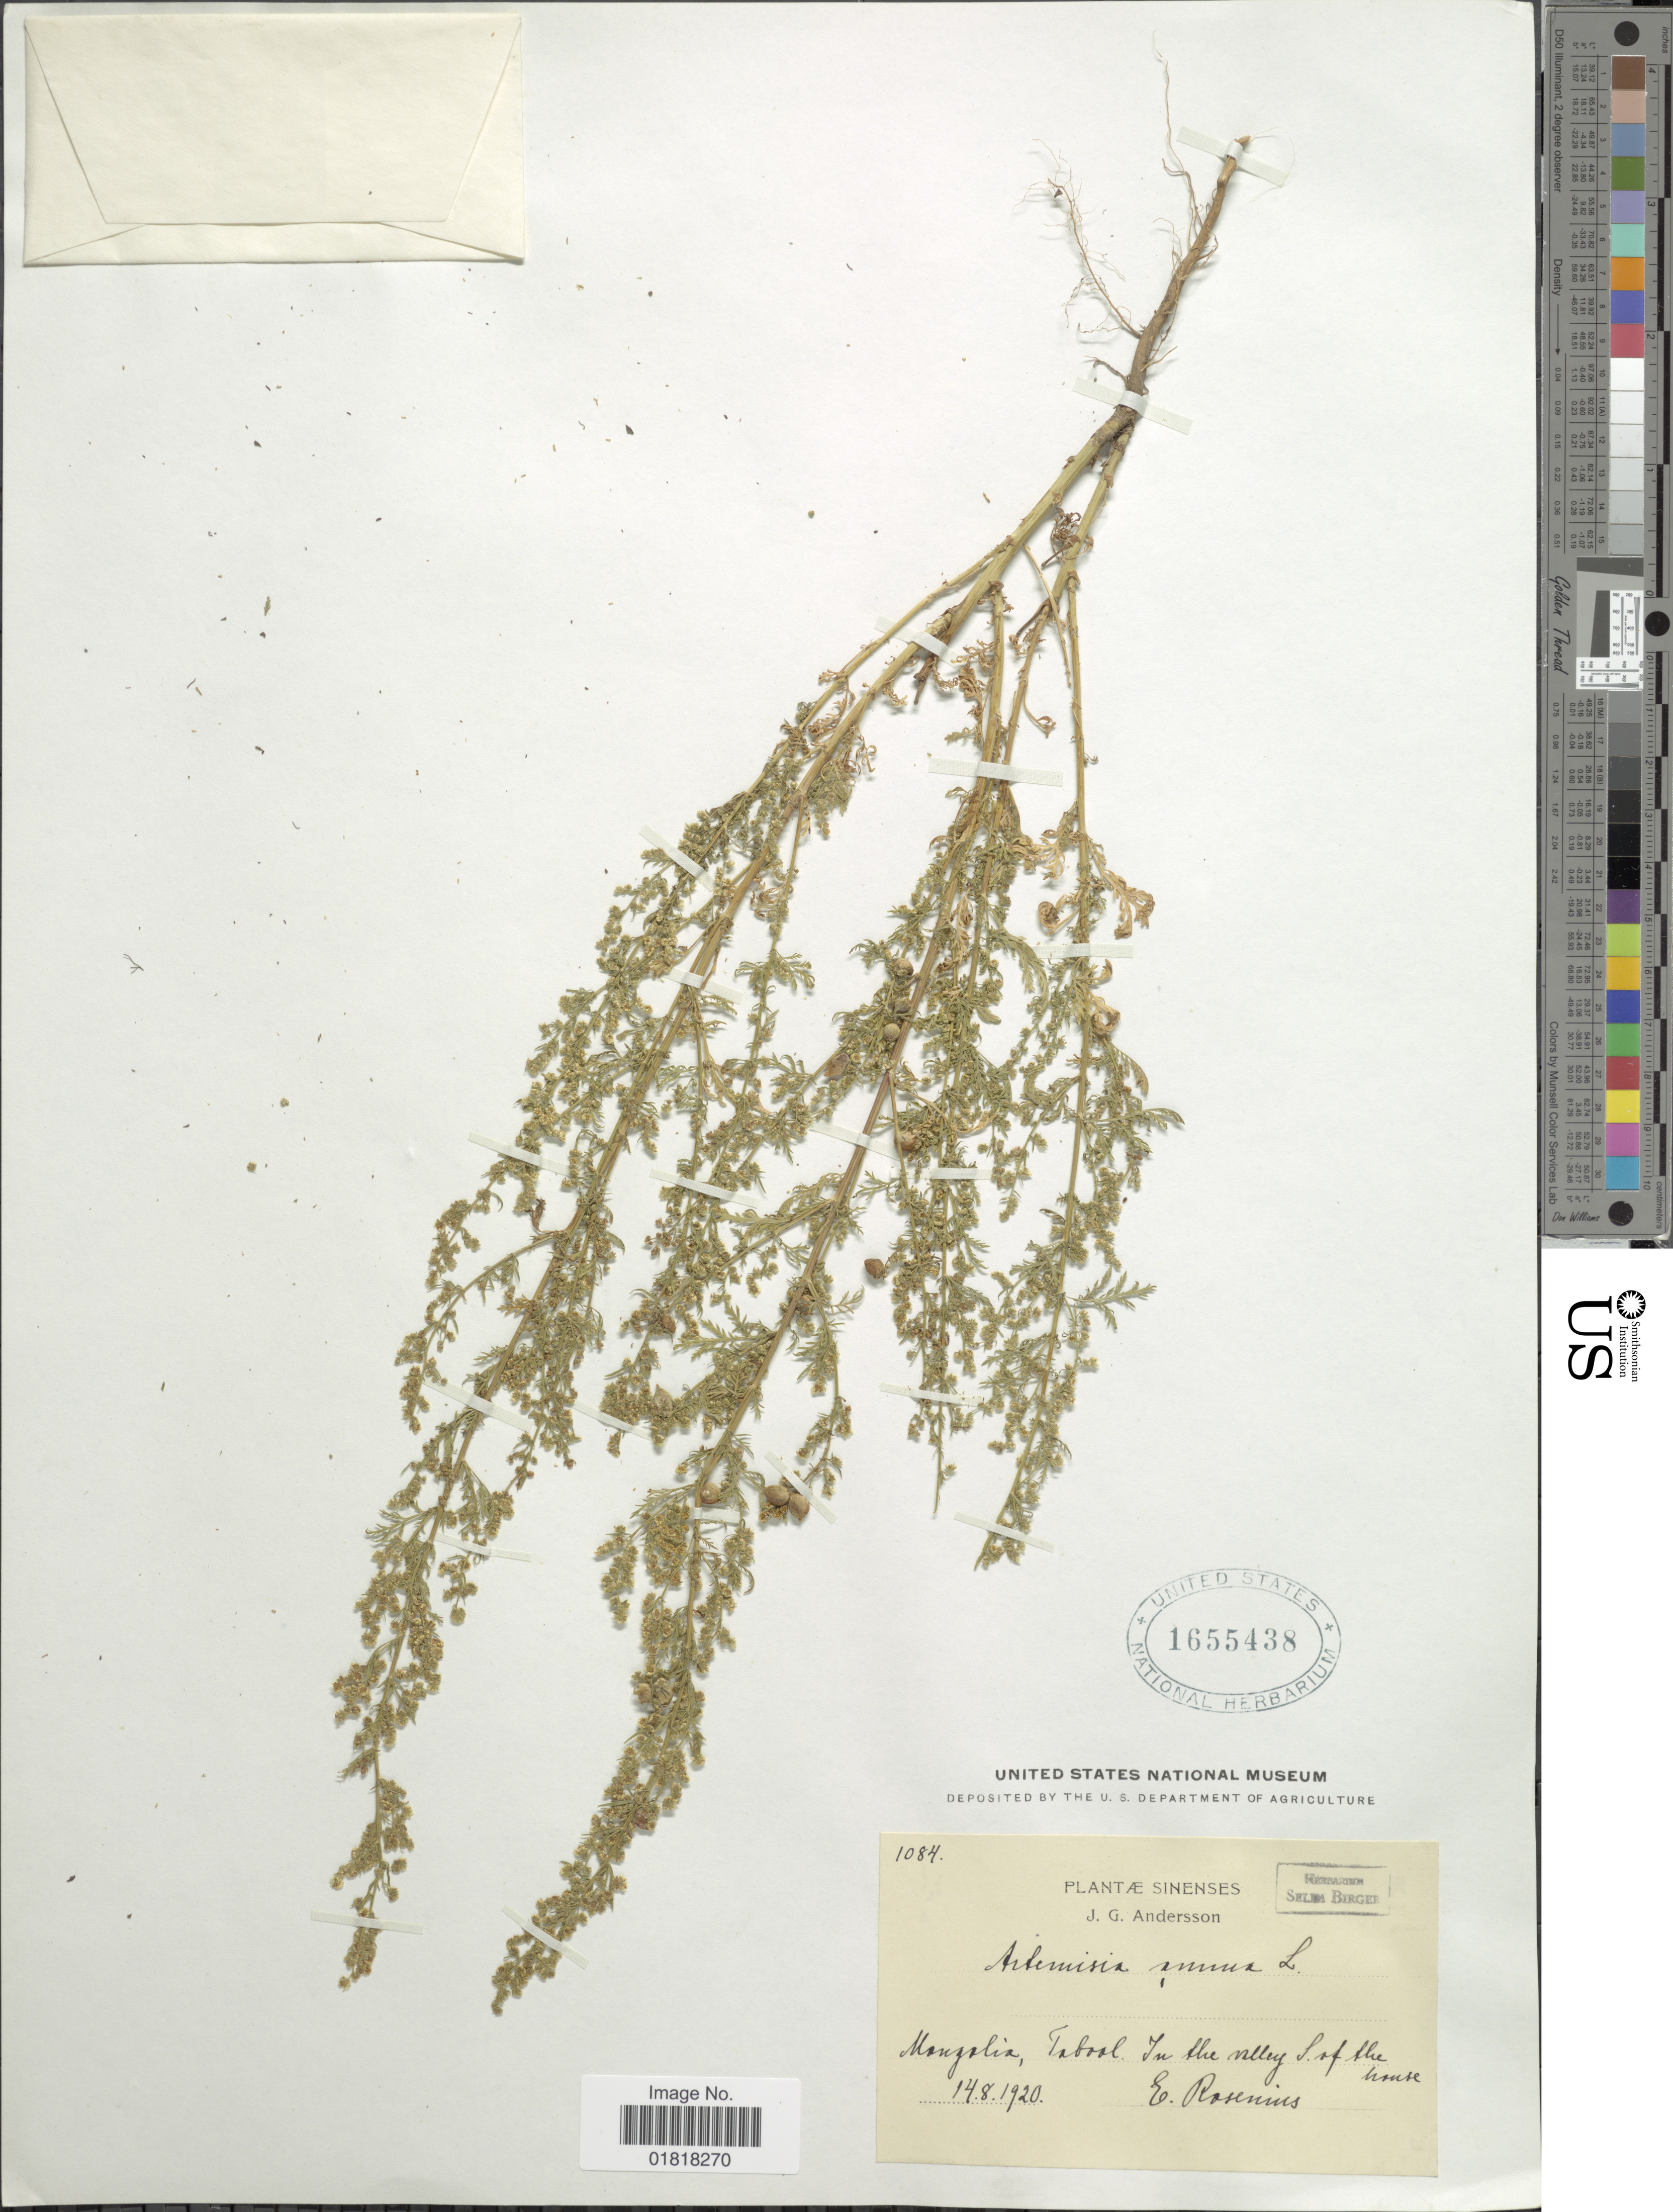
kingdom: Plantae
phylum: Tracheophyta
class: Magnoliopsida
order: Asterales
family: Asteraceae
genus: Artemisia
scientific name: Artemisia annua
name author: L.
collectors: J. G. Andersson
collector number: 1084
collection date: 1920-08-14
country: Mongolia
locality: Mongolia, Tabool, in the valley S. of the house [interpreted]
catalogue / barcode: US 1655438